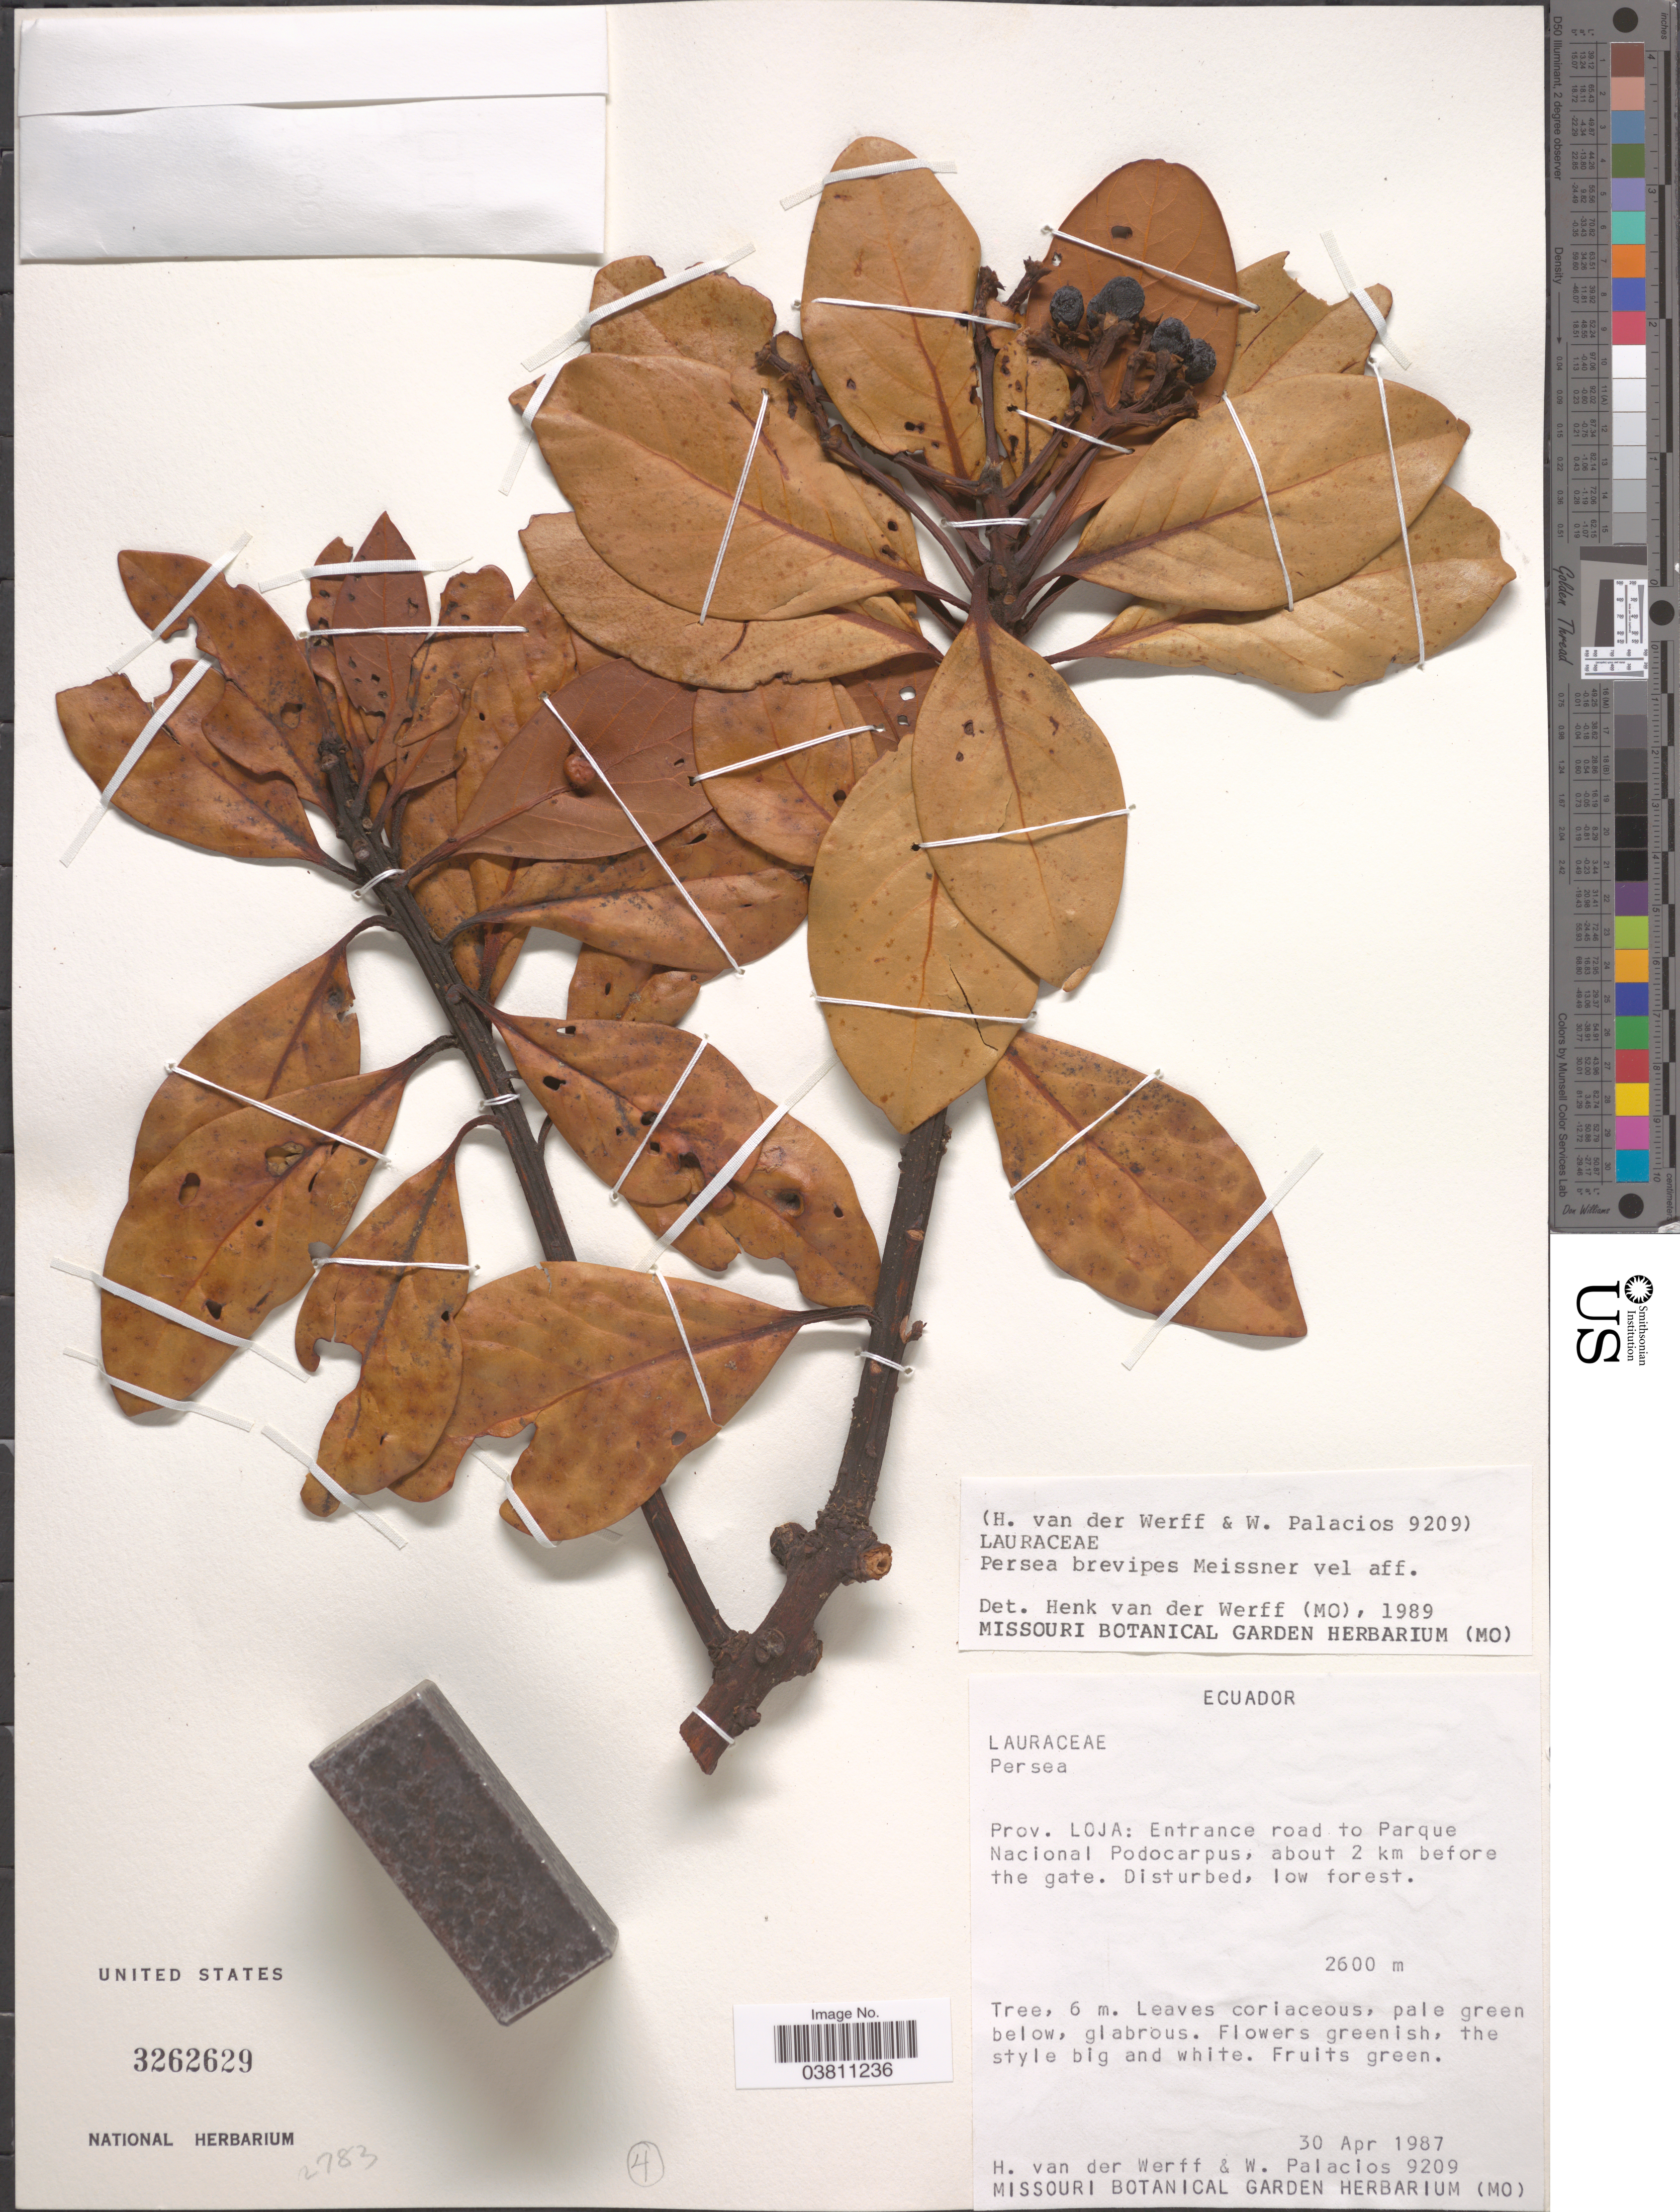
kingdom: Plantae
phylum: Tracheophyta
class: Magnoliopsida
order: Laurales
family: Lauraceae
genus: Persea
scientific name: Persea brevipes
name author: Meisn.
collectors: H. van der Werff & W. Palacios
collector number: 9209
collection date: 1987-04-30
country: Ecuador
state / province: Loja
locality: Entrance road to Parque Nacional Podocarpus, about 2 km before the gate.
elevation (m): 2600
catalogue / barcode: US 3262629